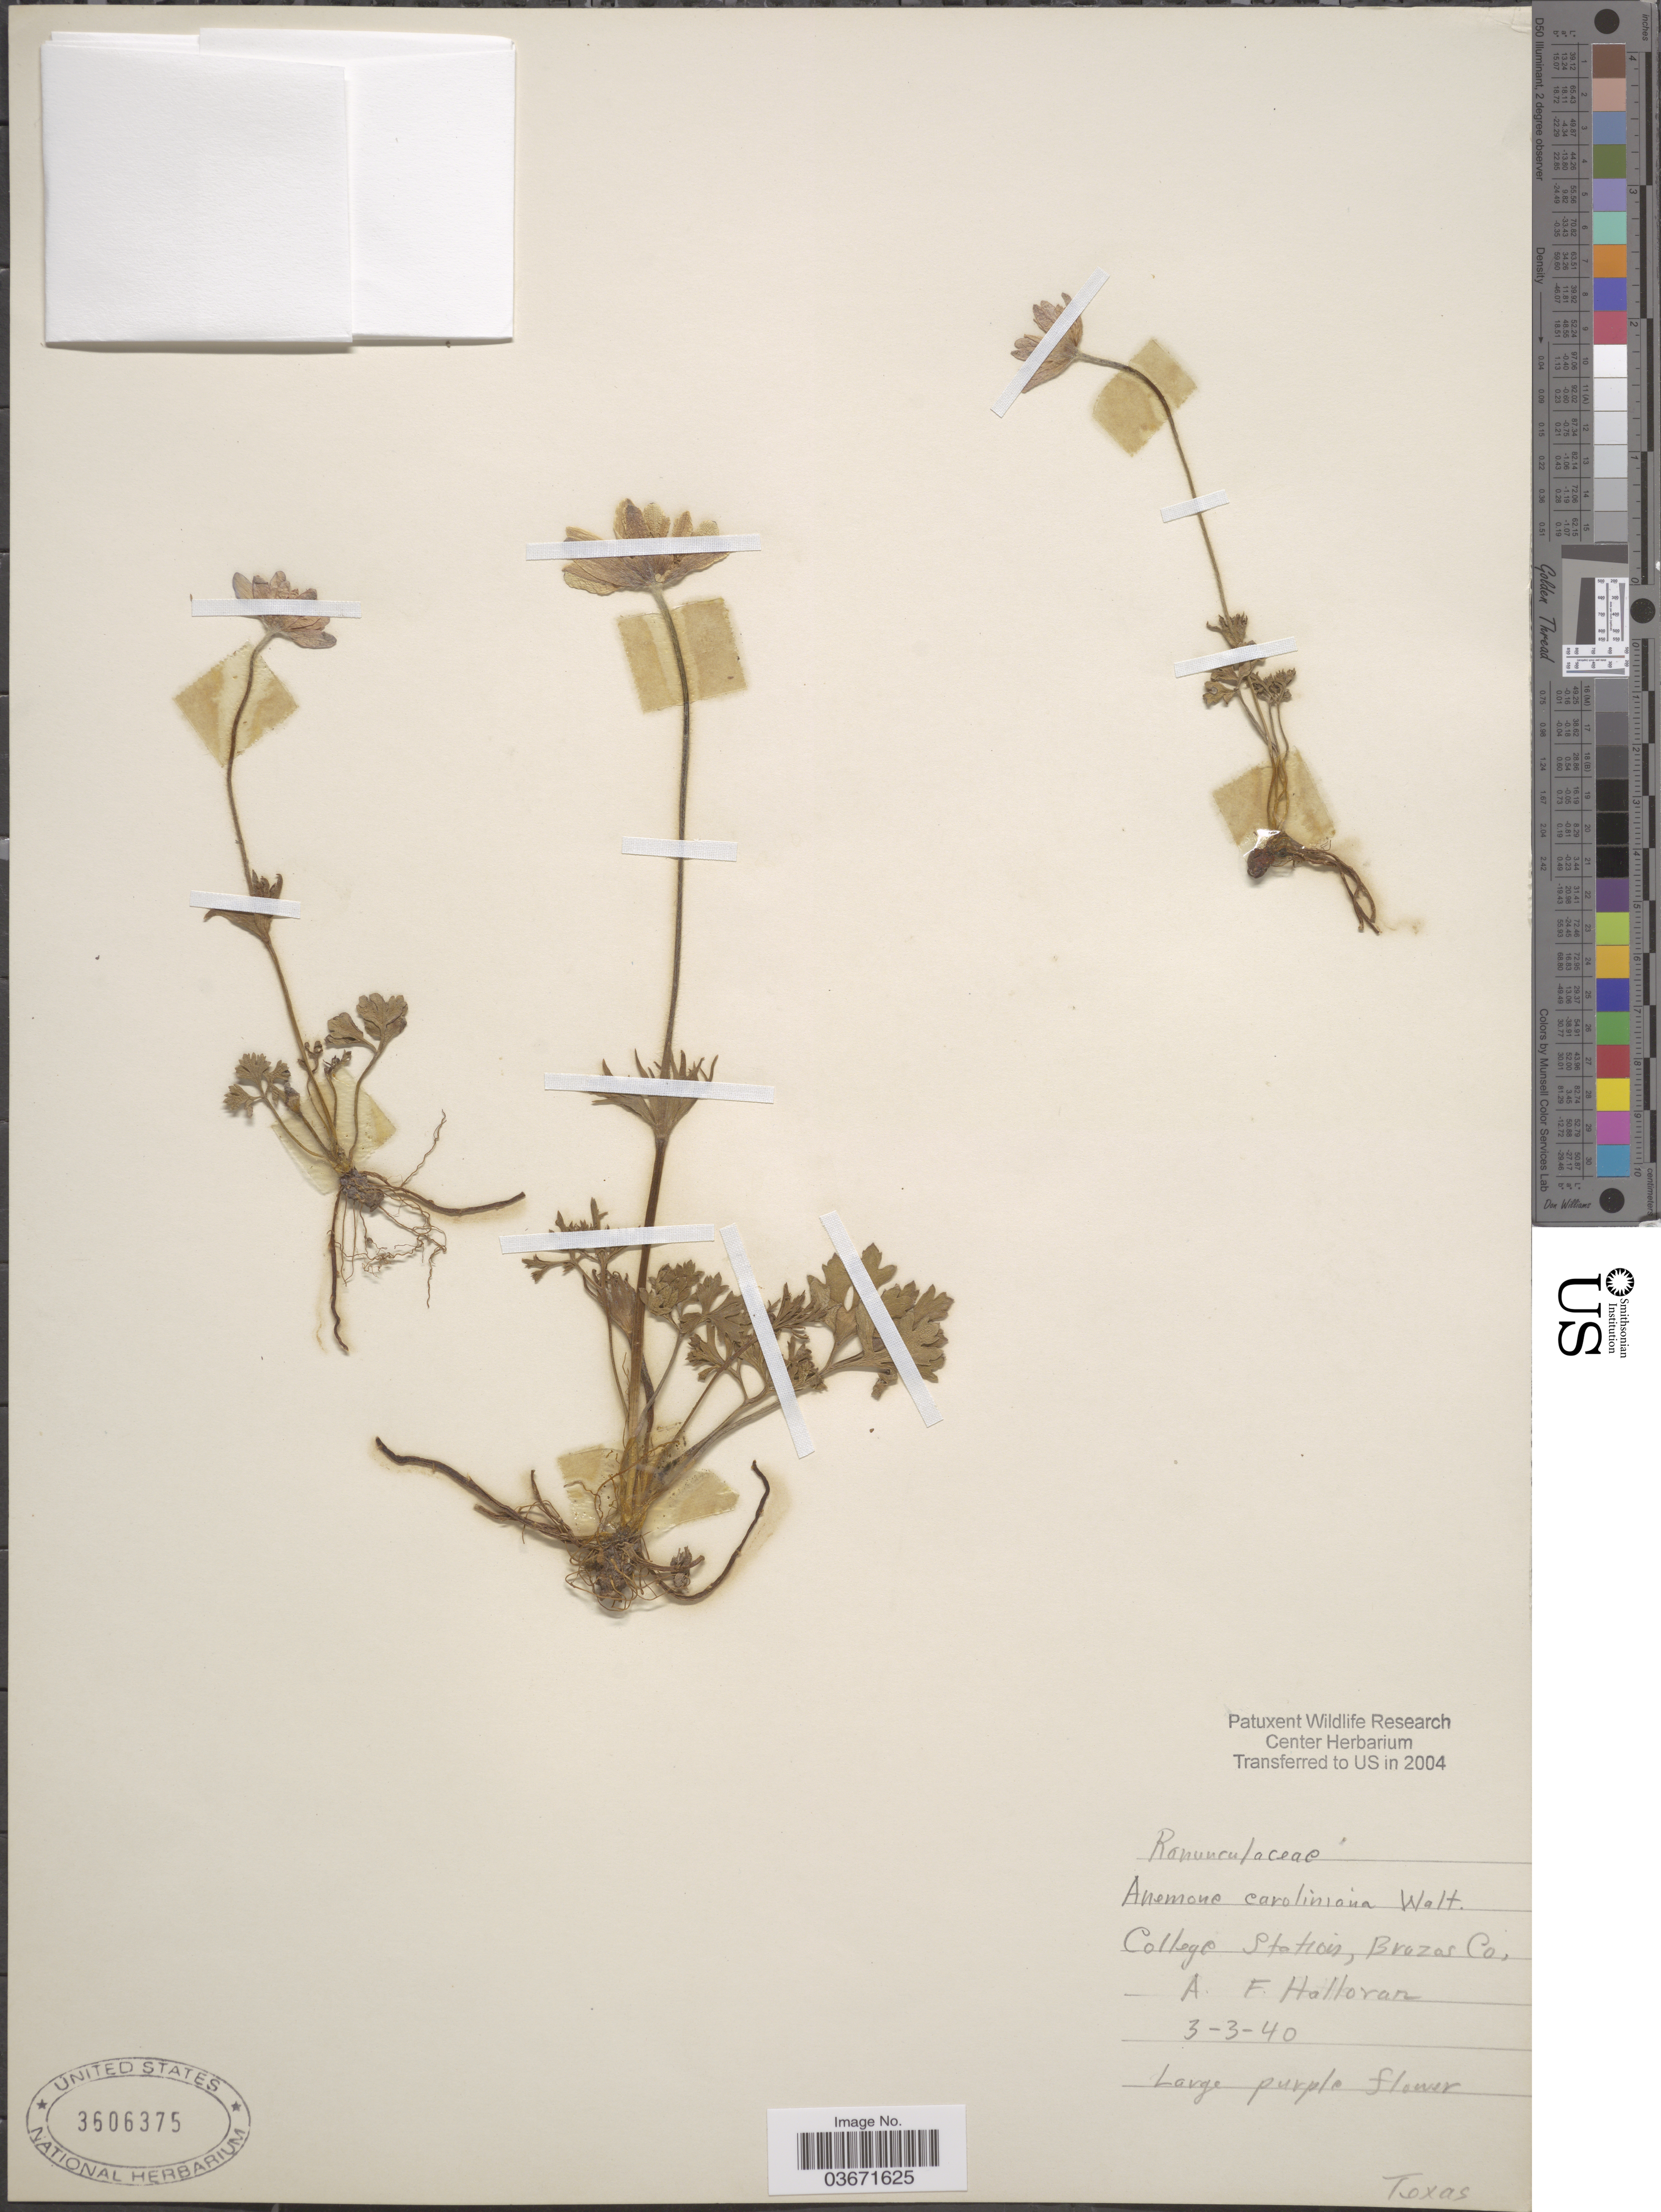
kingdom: Plantae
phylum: Tracheophyta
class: Magnoliopsida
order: Ranunculales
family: Ranunculaceae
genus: Anemone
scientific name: Anemone caroliniana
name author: Walter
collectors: A. Halloran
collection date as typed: Transcribed d/m/y: 3/3/40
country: United States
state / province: Texas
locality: College Station, Brazos Co.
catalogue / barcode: US 3606375